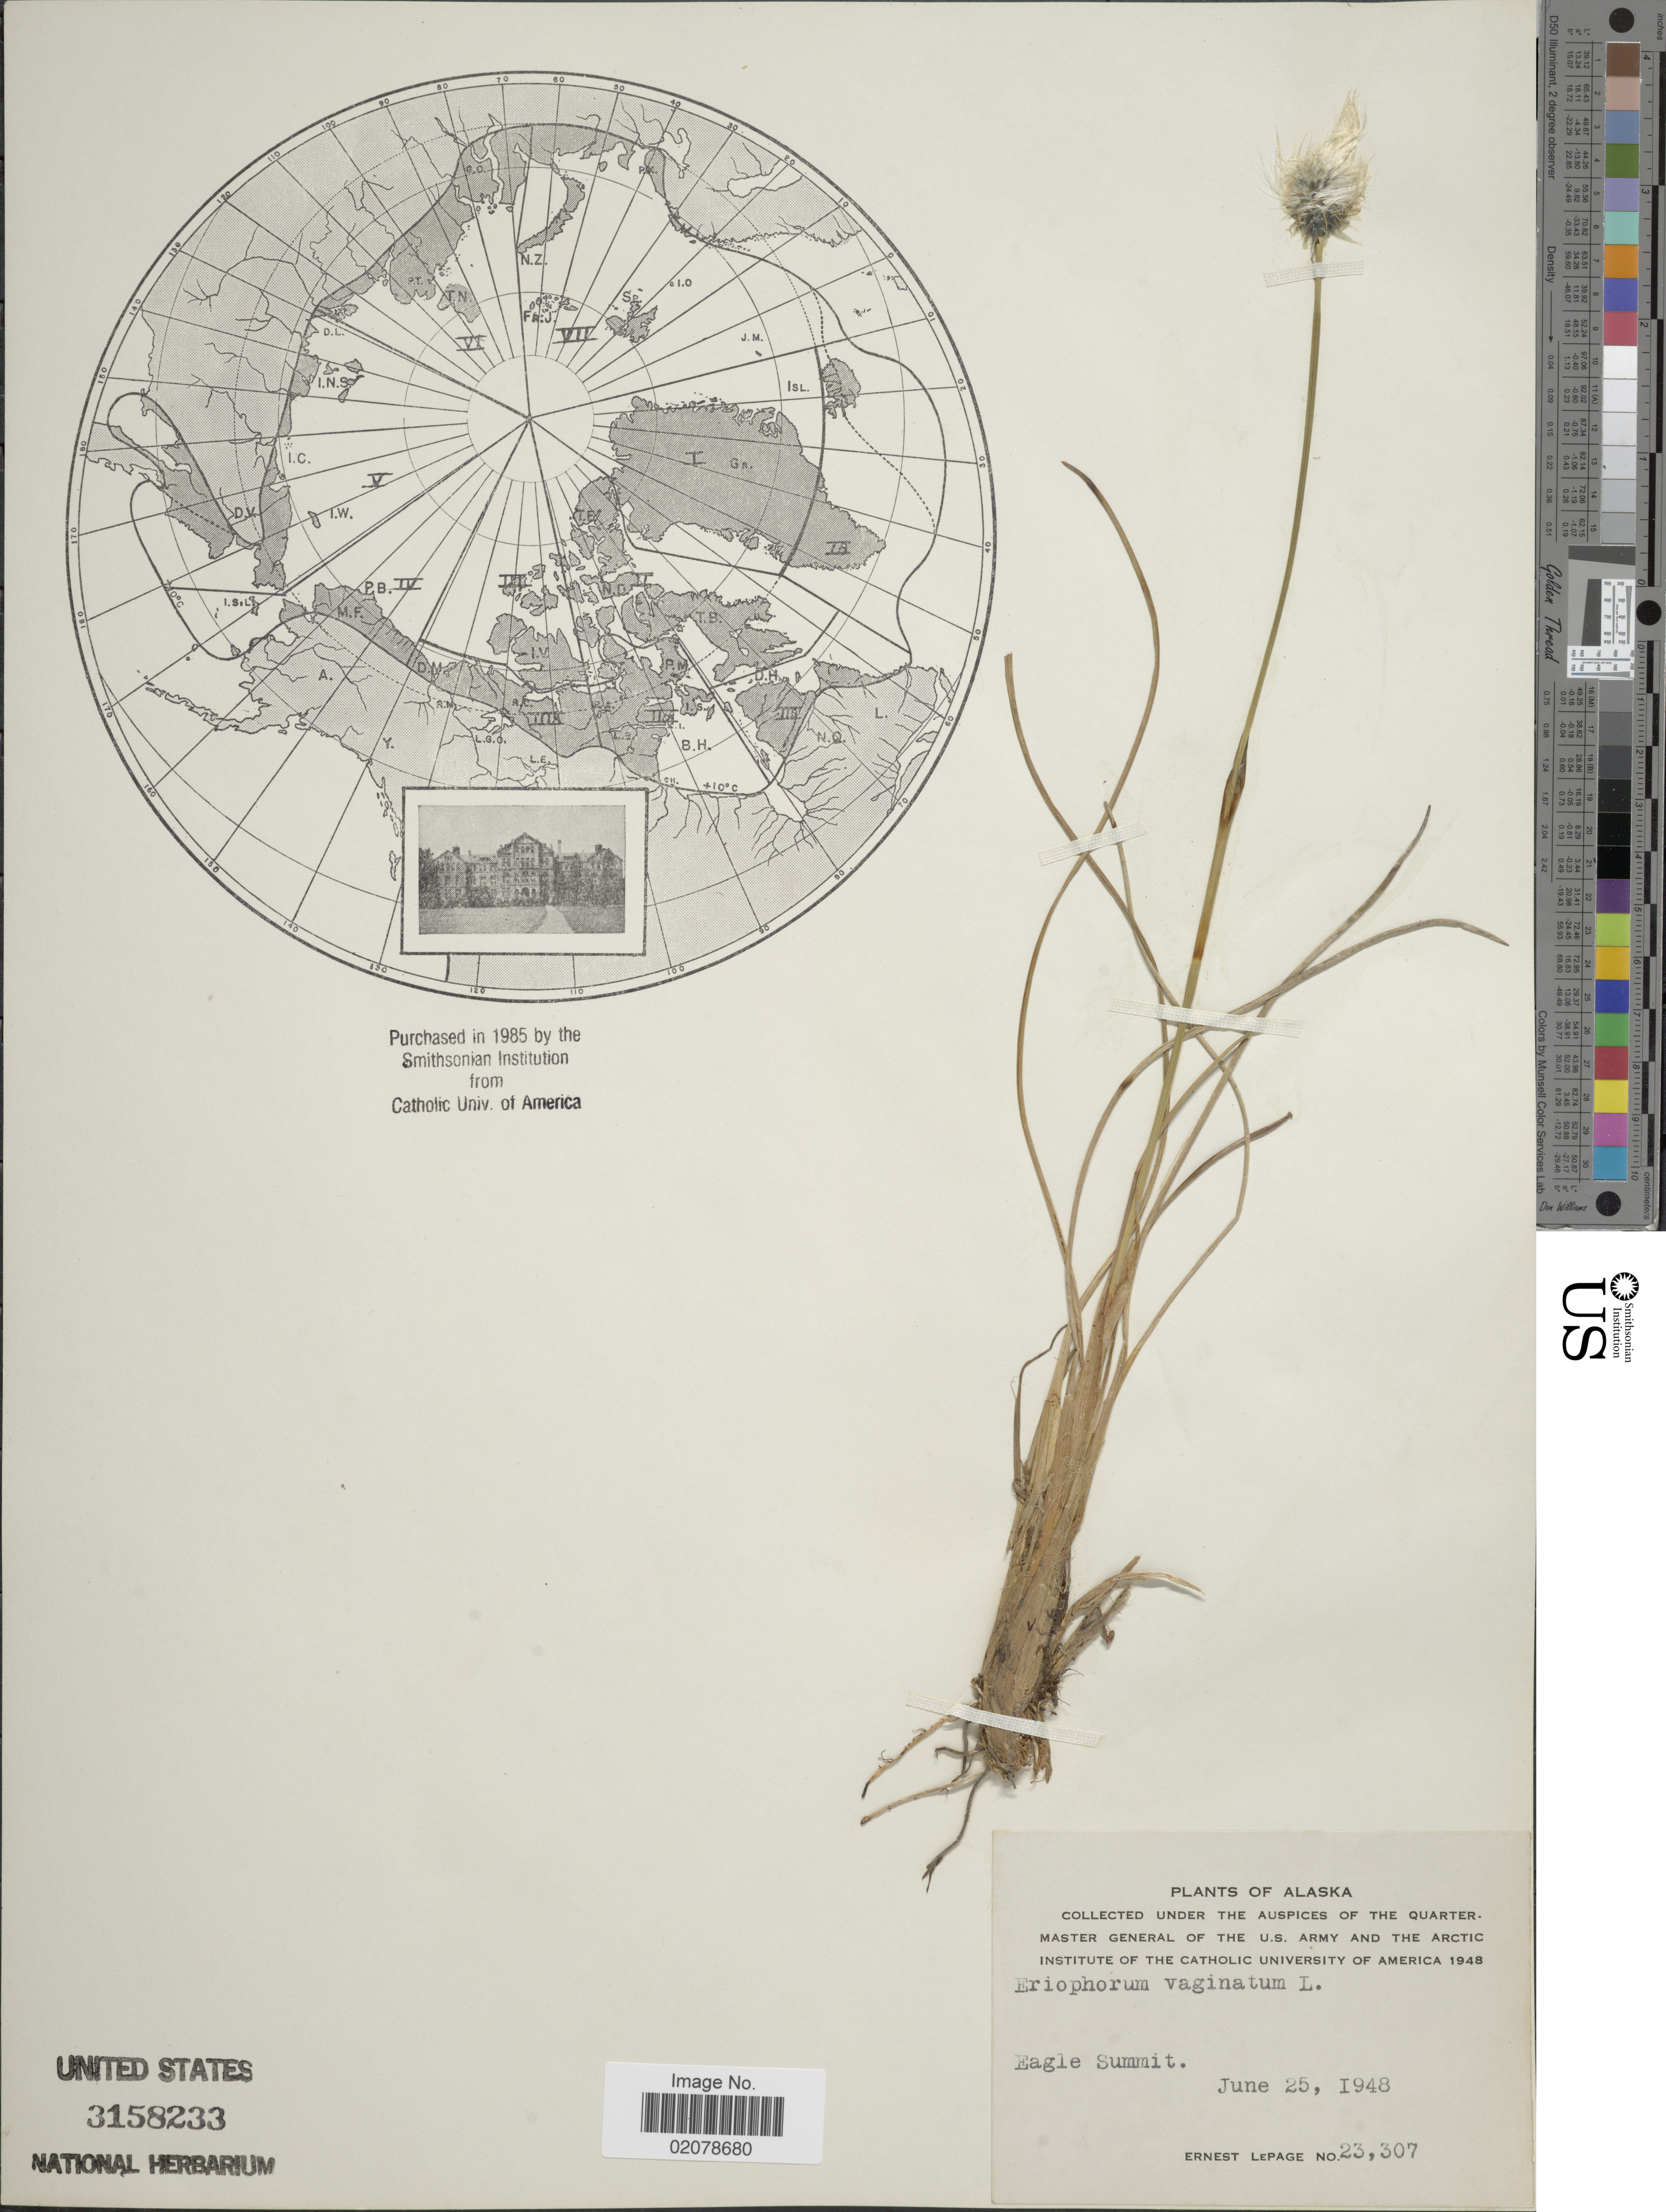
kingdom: Plantae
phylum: Tracheophyta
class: Liliopsida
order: Poales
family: Cyperaceae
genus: Eriophorum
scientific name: Eriophorum vaginatum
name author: L.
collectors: E. Lepage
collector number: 23307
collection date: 1948-06-25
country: United States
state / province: Alaska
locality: Eagle Summit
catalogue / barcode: US 3158233